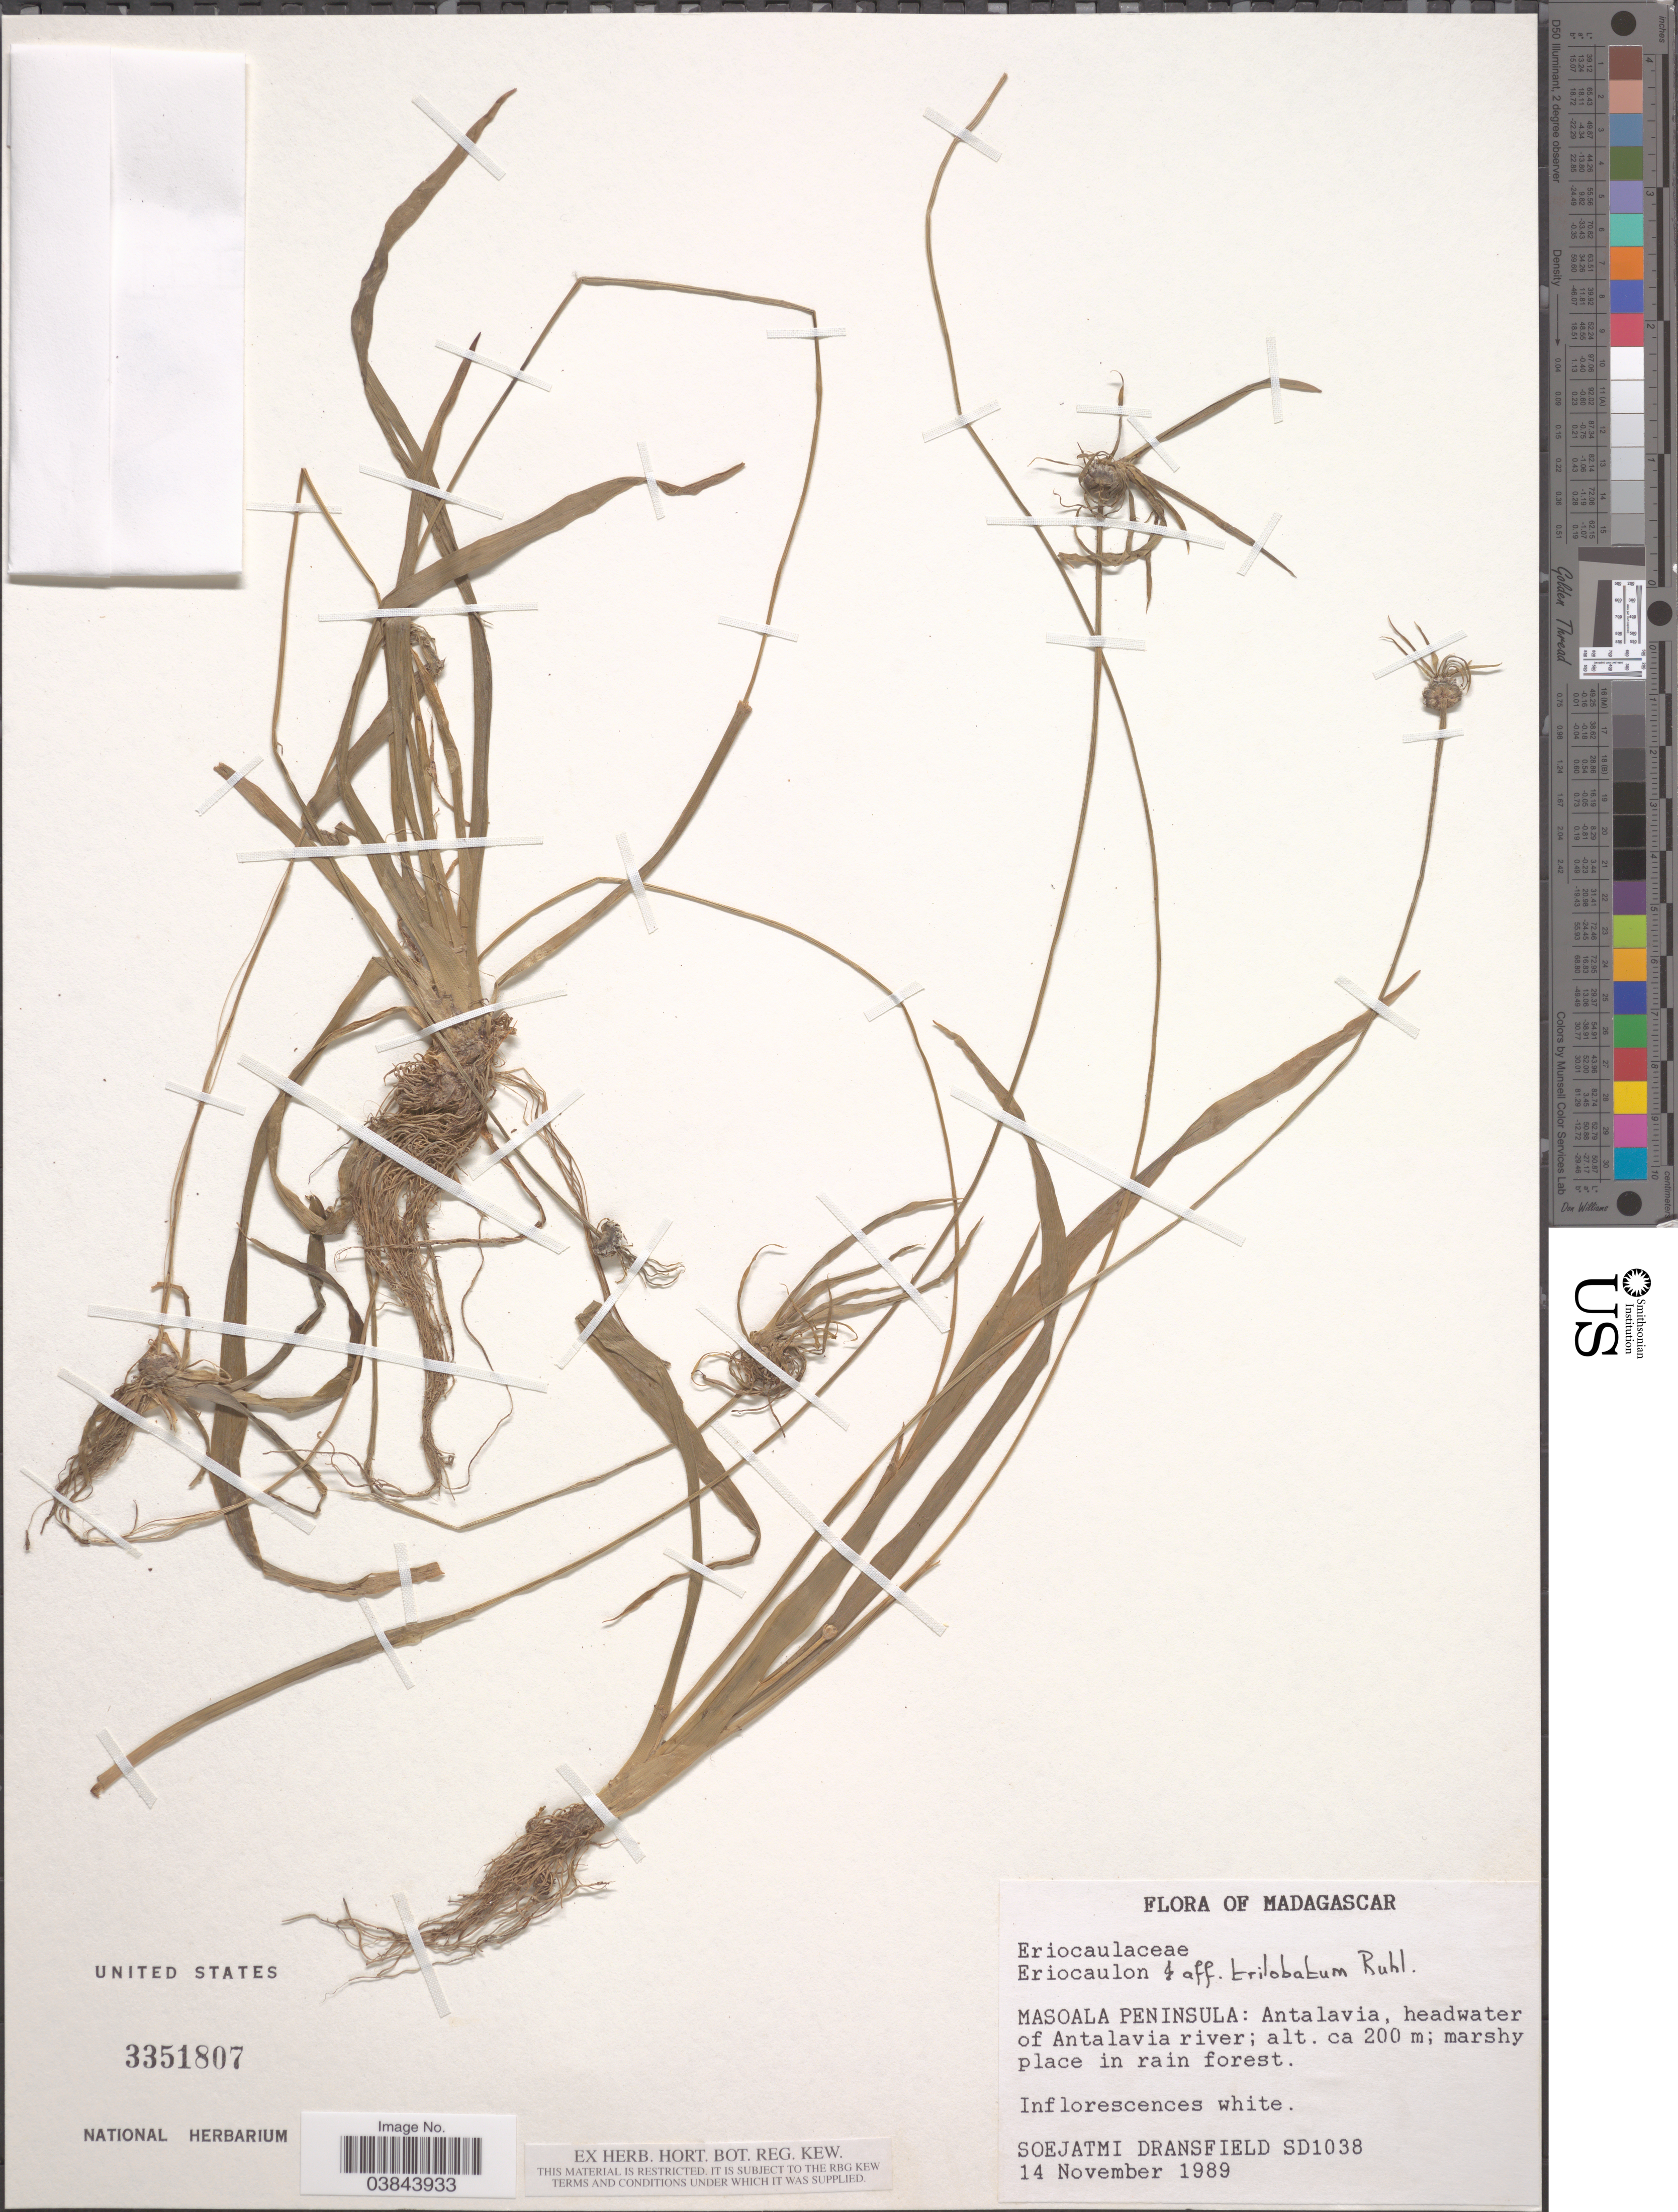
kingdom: Plantae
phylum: Tracheophyta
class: Liliopsida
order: Poales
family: Eriocaulaceae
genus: Eriocaulon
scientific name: Eriocaulon trilobatum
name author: Ruhland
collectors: S. Dransfield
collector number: SD1038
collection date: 1989-11-14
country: Madagascar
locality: Masoala Peninsula: Antalavia, headwater of Antalavia river.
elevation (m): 200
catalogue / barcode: US 3351807